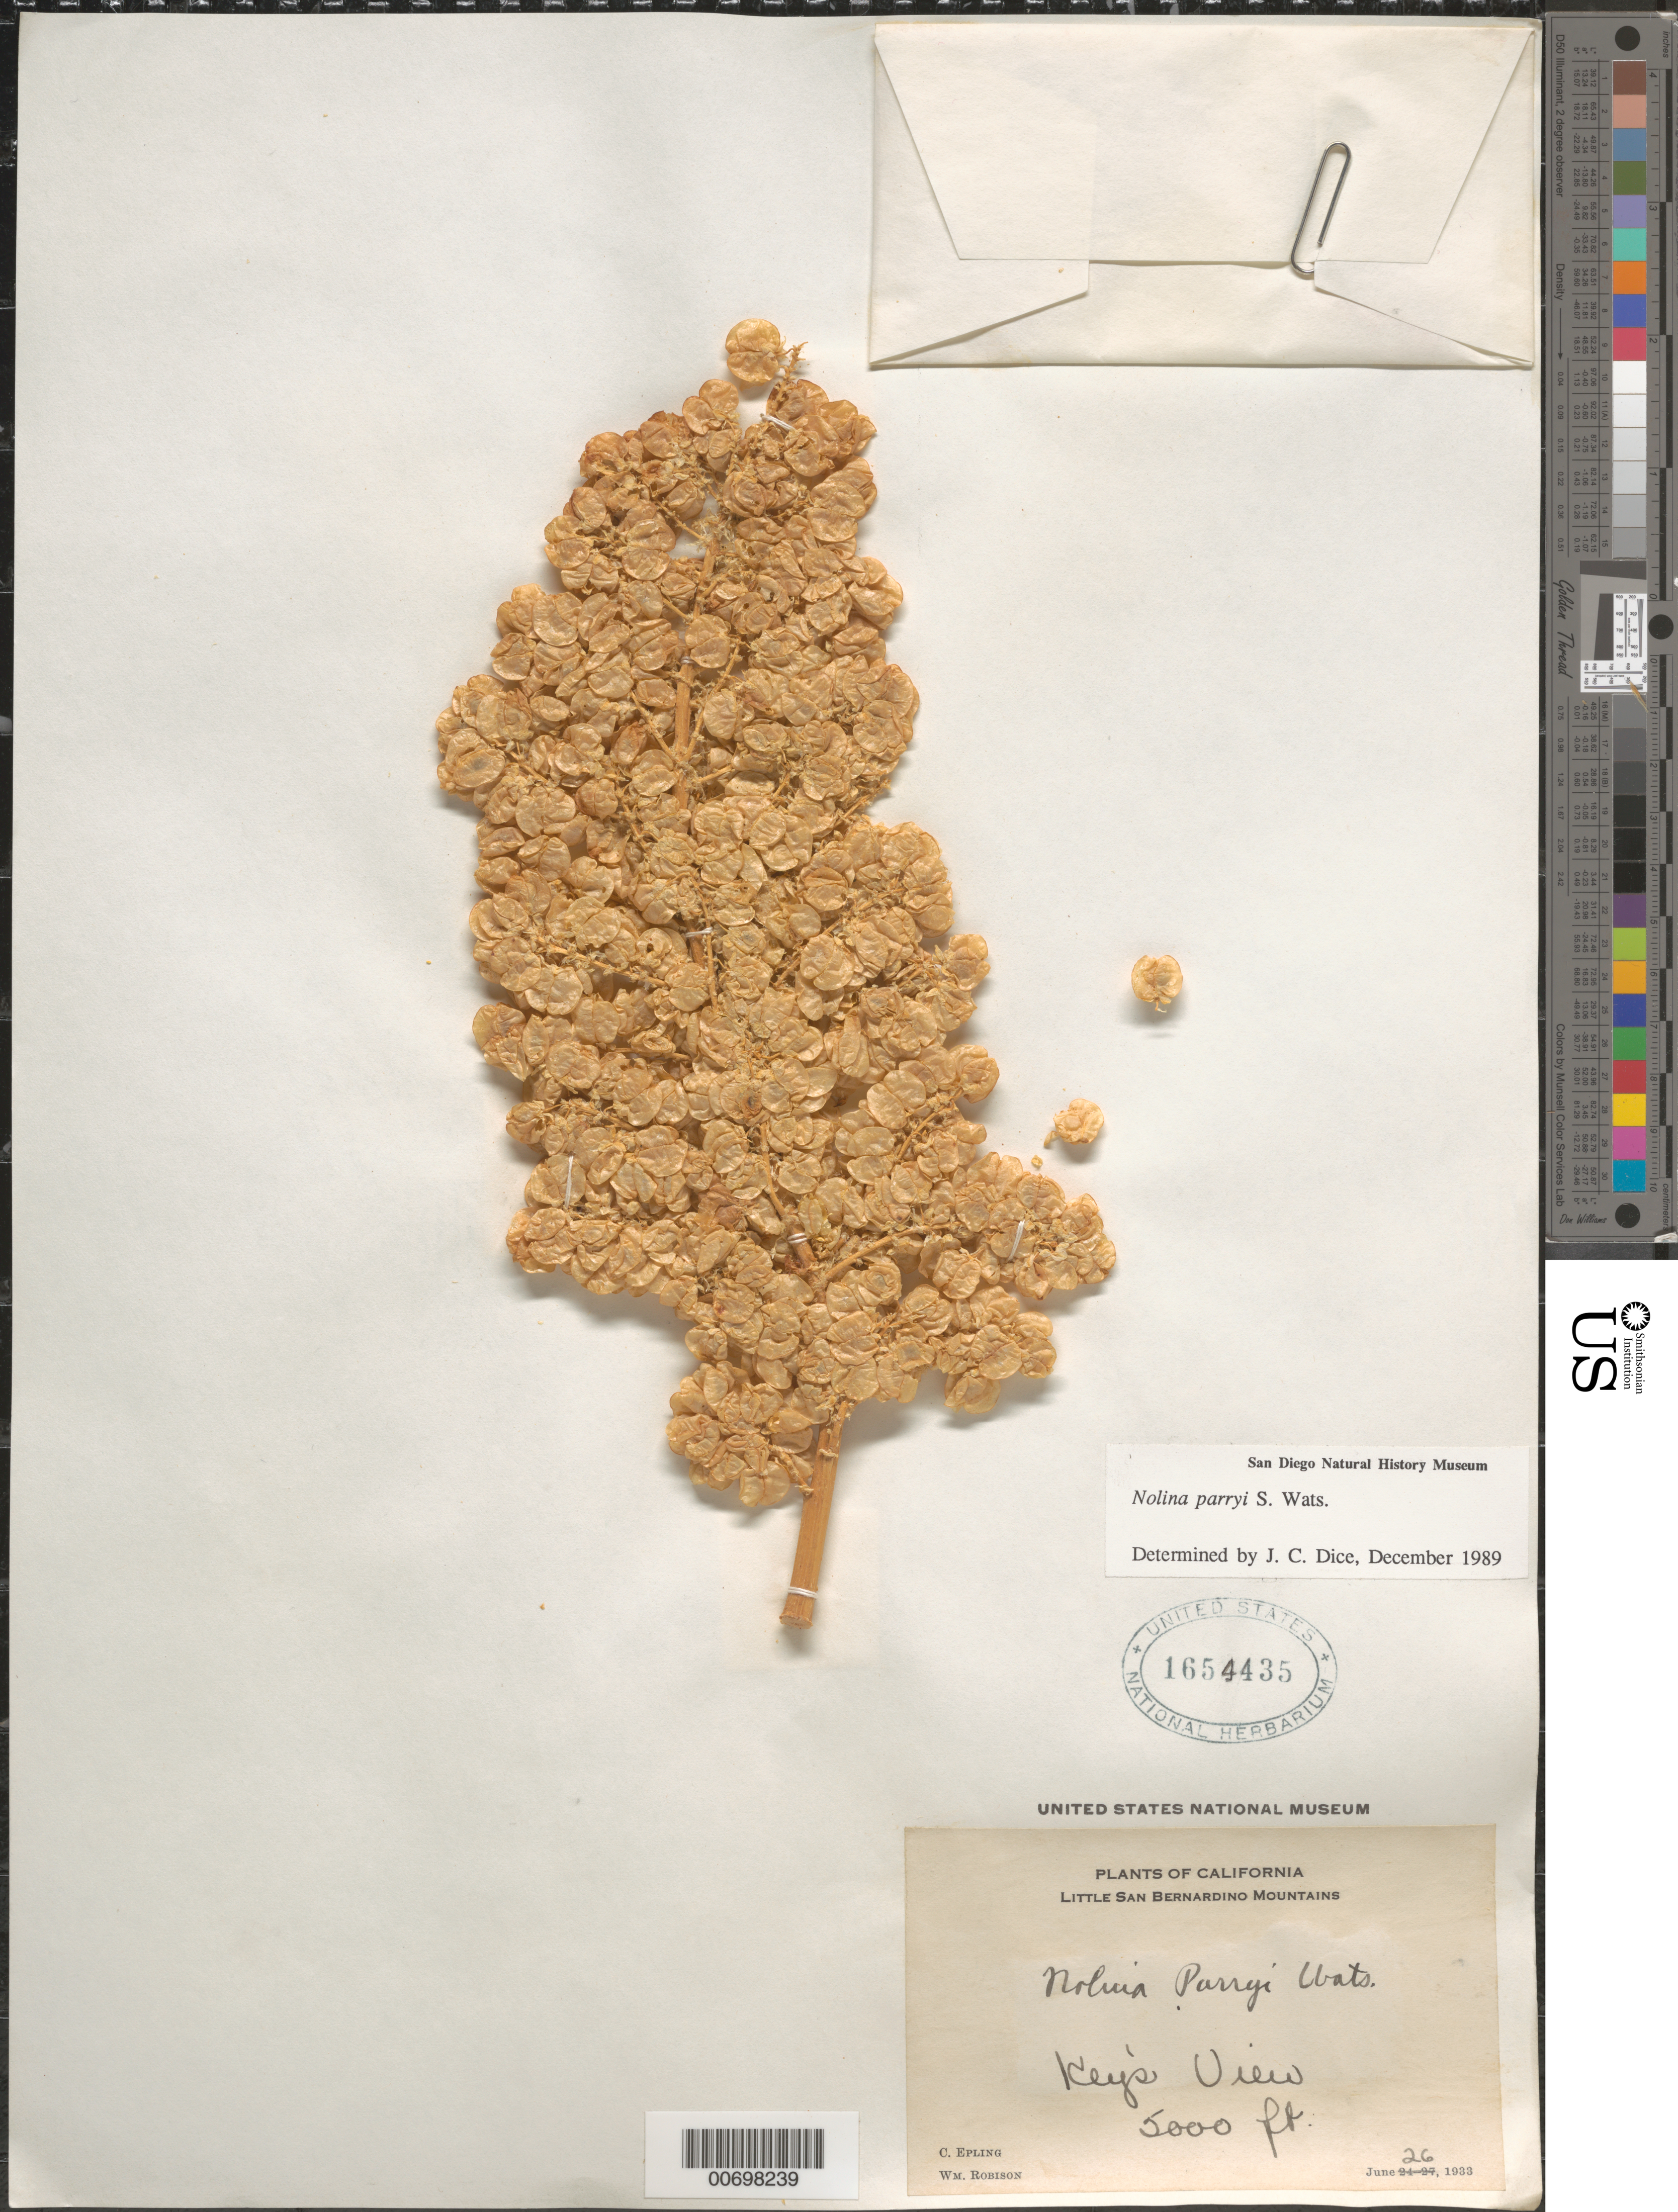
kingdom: Plantae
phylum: Tracheophyta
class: Liliopsida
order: Asparagales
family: Asparagaceae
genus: Nolina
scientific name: Nolina parryi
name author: S. Watson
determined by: Dice, J. C., (SD), San Diego Natrural History Museum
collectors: C. C. Epling & W. Robison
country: United States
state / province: California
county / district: San Bernardino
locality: Key's View, Little San Bernardino Mts.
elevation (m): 1524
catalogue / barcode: US 1654435